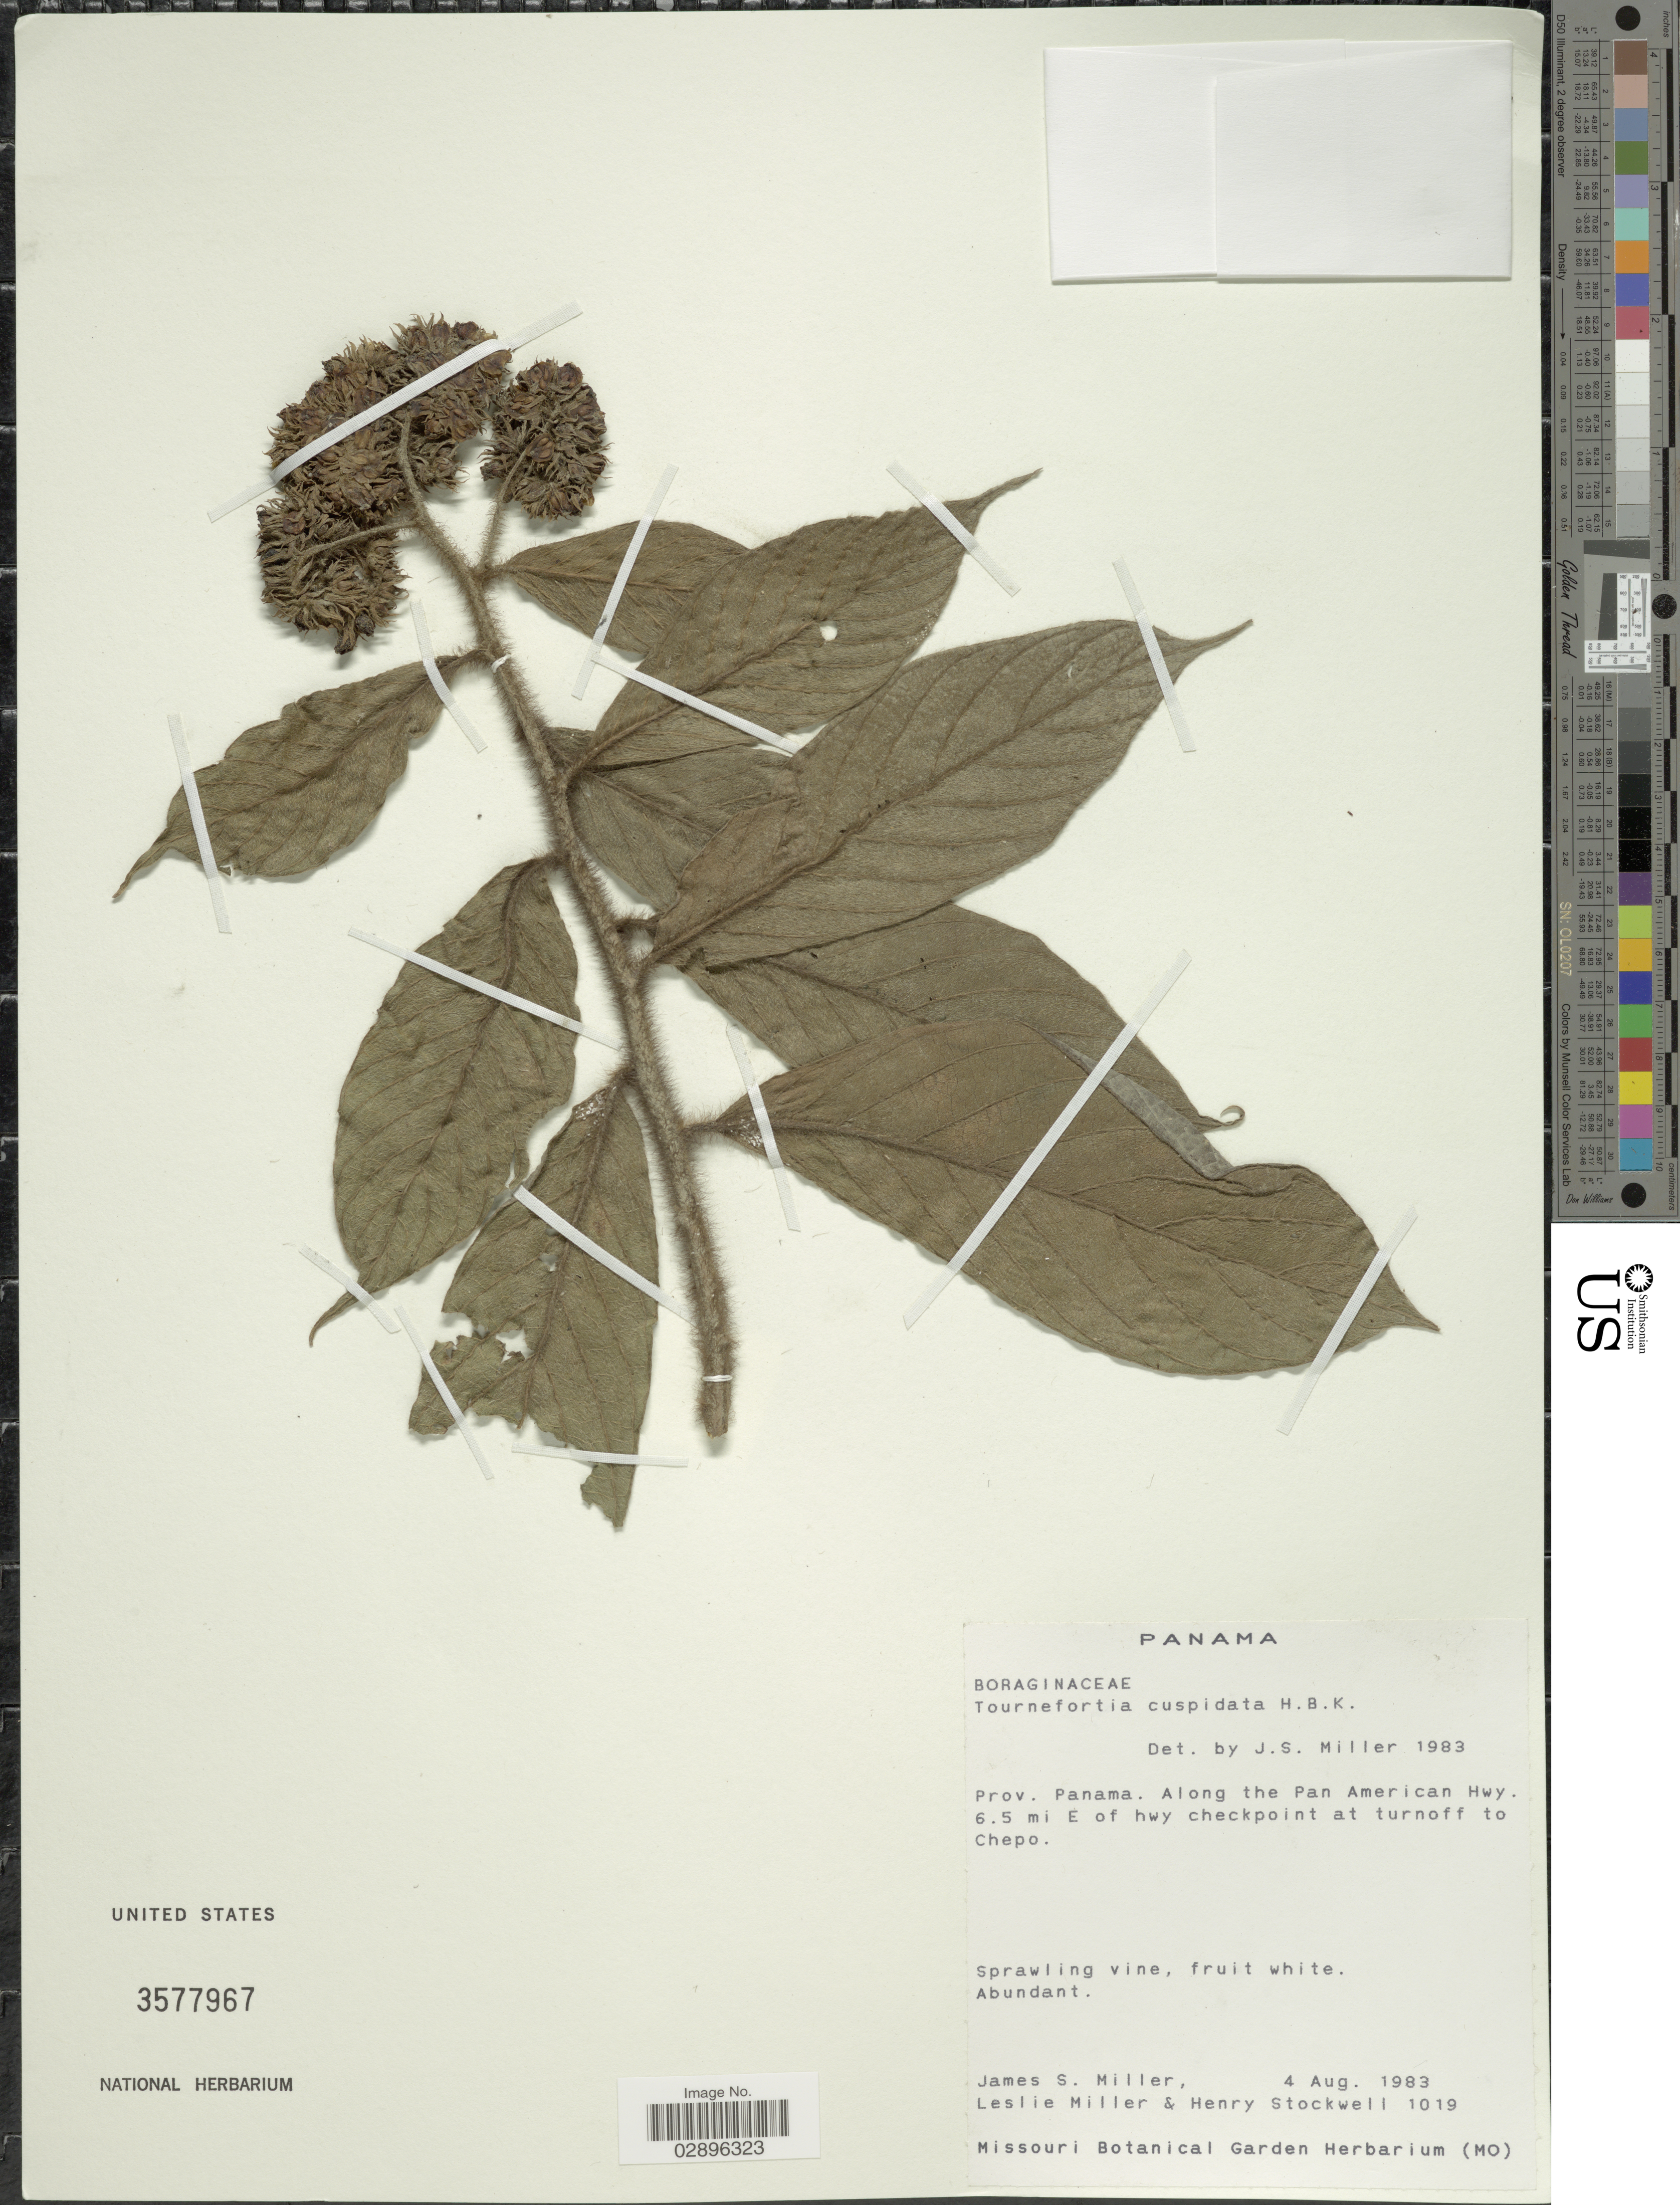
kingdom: Plantae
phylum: Tracheophyta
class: Magnoliopsida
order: Boraginales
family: Heliotropiaceae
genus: Tournefortia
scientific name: Tournefortia cuspidata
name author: Kunth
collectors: J. S. Miller, L. A. Miller & H. Stockwell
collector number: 1019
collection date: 1983-08-04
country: Panama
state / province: Panamá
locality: Along the Pan American Hwy. 6.5 mi E of hwy checkpoint at turnoff to Chepo.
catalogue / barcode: US 3577967